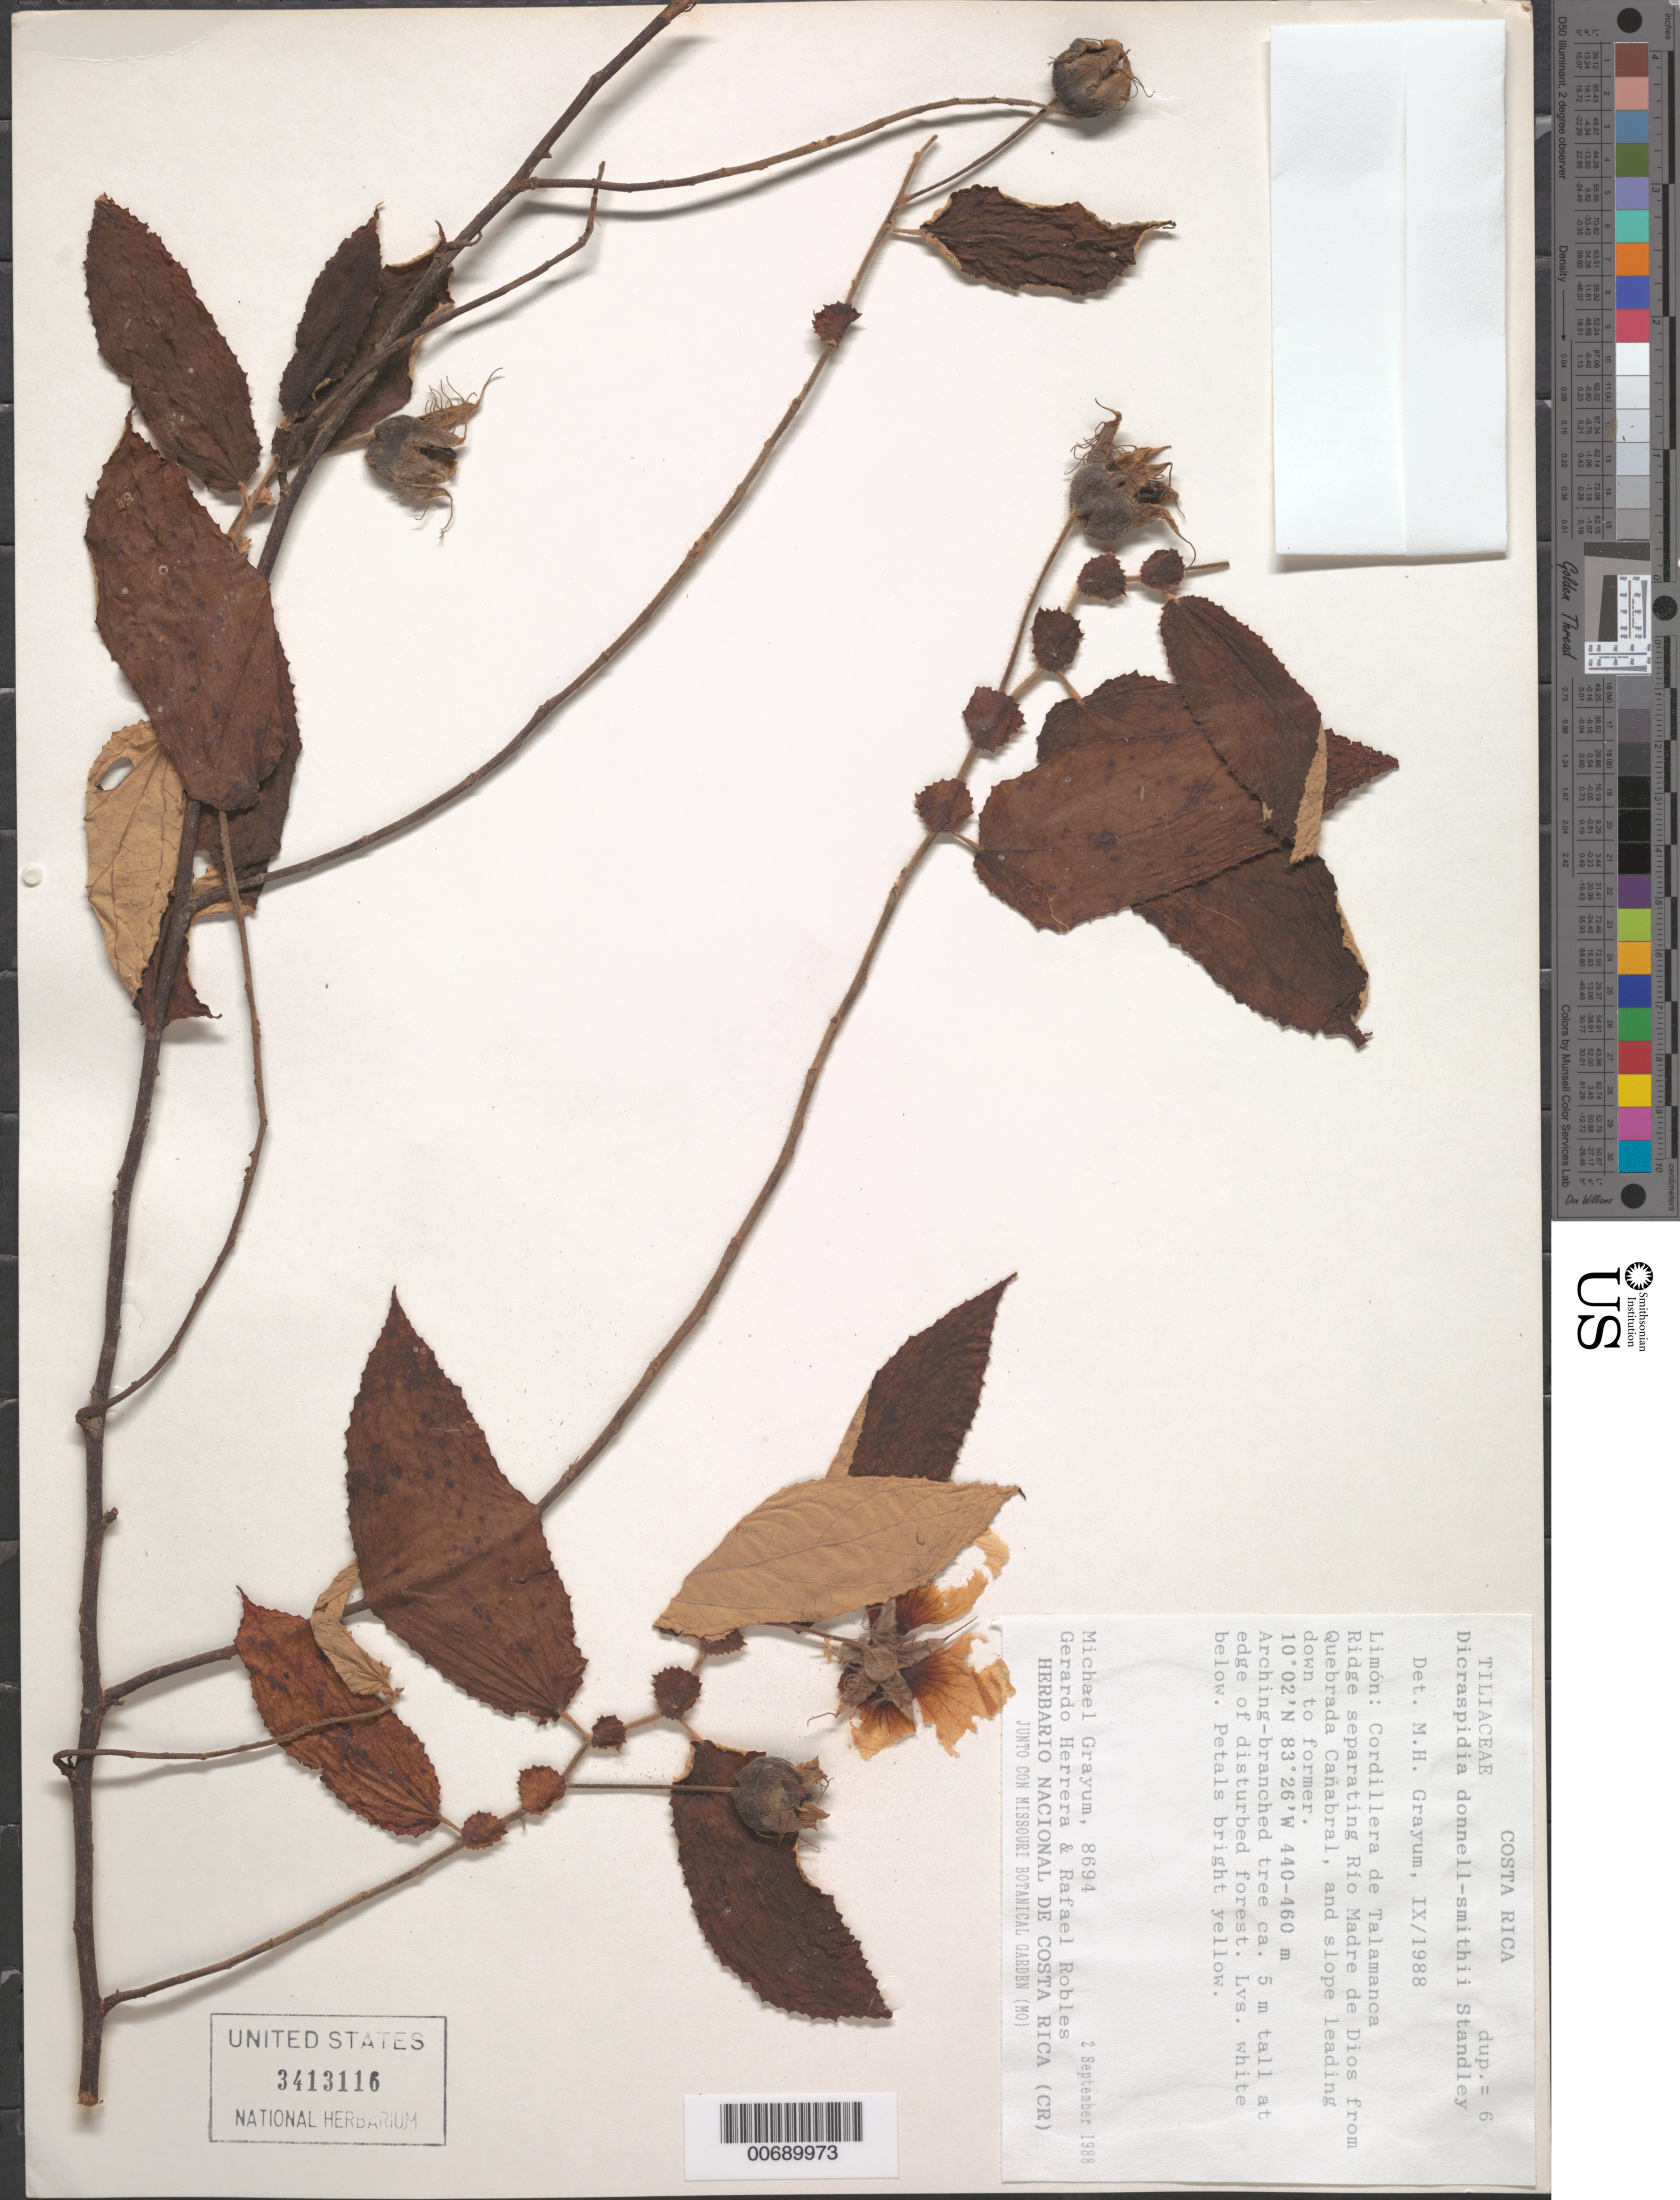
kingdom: Plantae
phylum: Tracheophyta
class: Magnoliopsida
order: Malvales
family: Muntingiaceae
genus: Dicraspidia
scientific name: Dicraspidia donnell-smithii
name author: Standl.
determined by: Grayum, M. H., (MO MO)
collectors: M. H. Grayum, G. Herrera Ch. & R. Robles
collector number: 8694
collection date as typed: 02 Sep 1988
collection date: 1988-09-02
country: Costa Rica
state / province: Limón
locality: Cordillera de Talamanca Ridge separating Río Madre de Dios from Quebrada Cañabral, and slope leading down to former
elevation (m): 440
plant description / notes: MO, US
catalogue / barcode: US 3413116